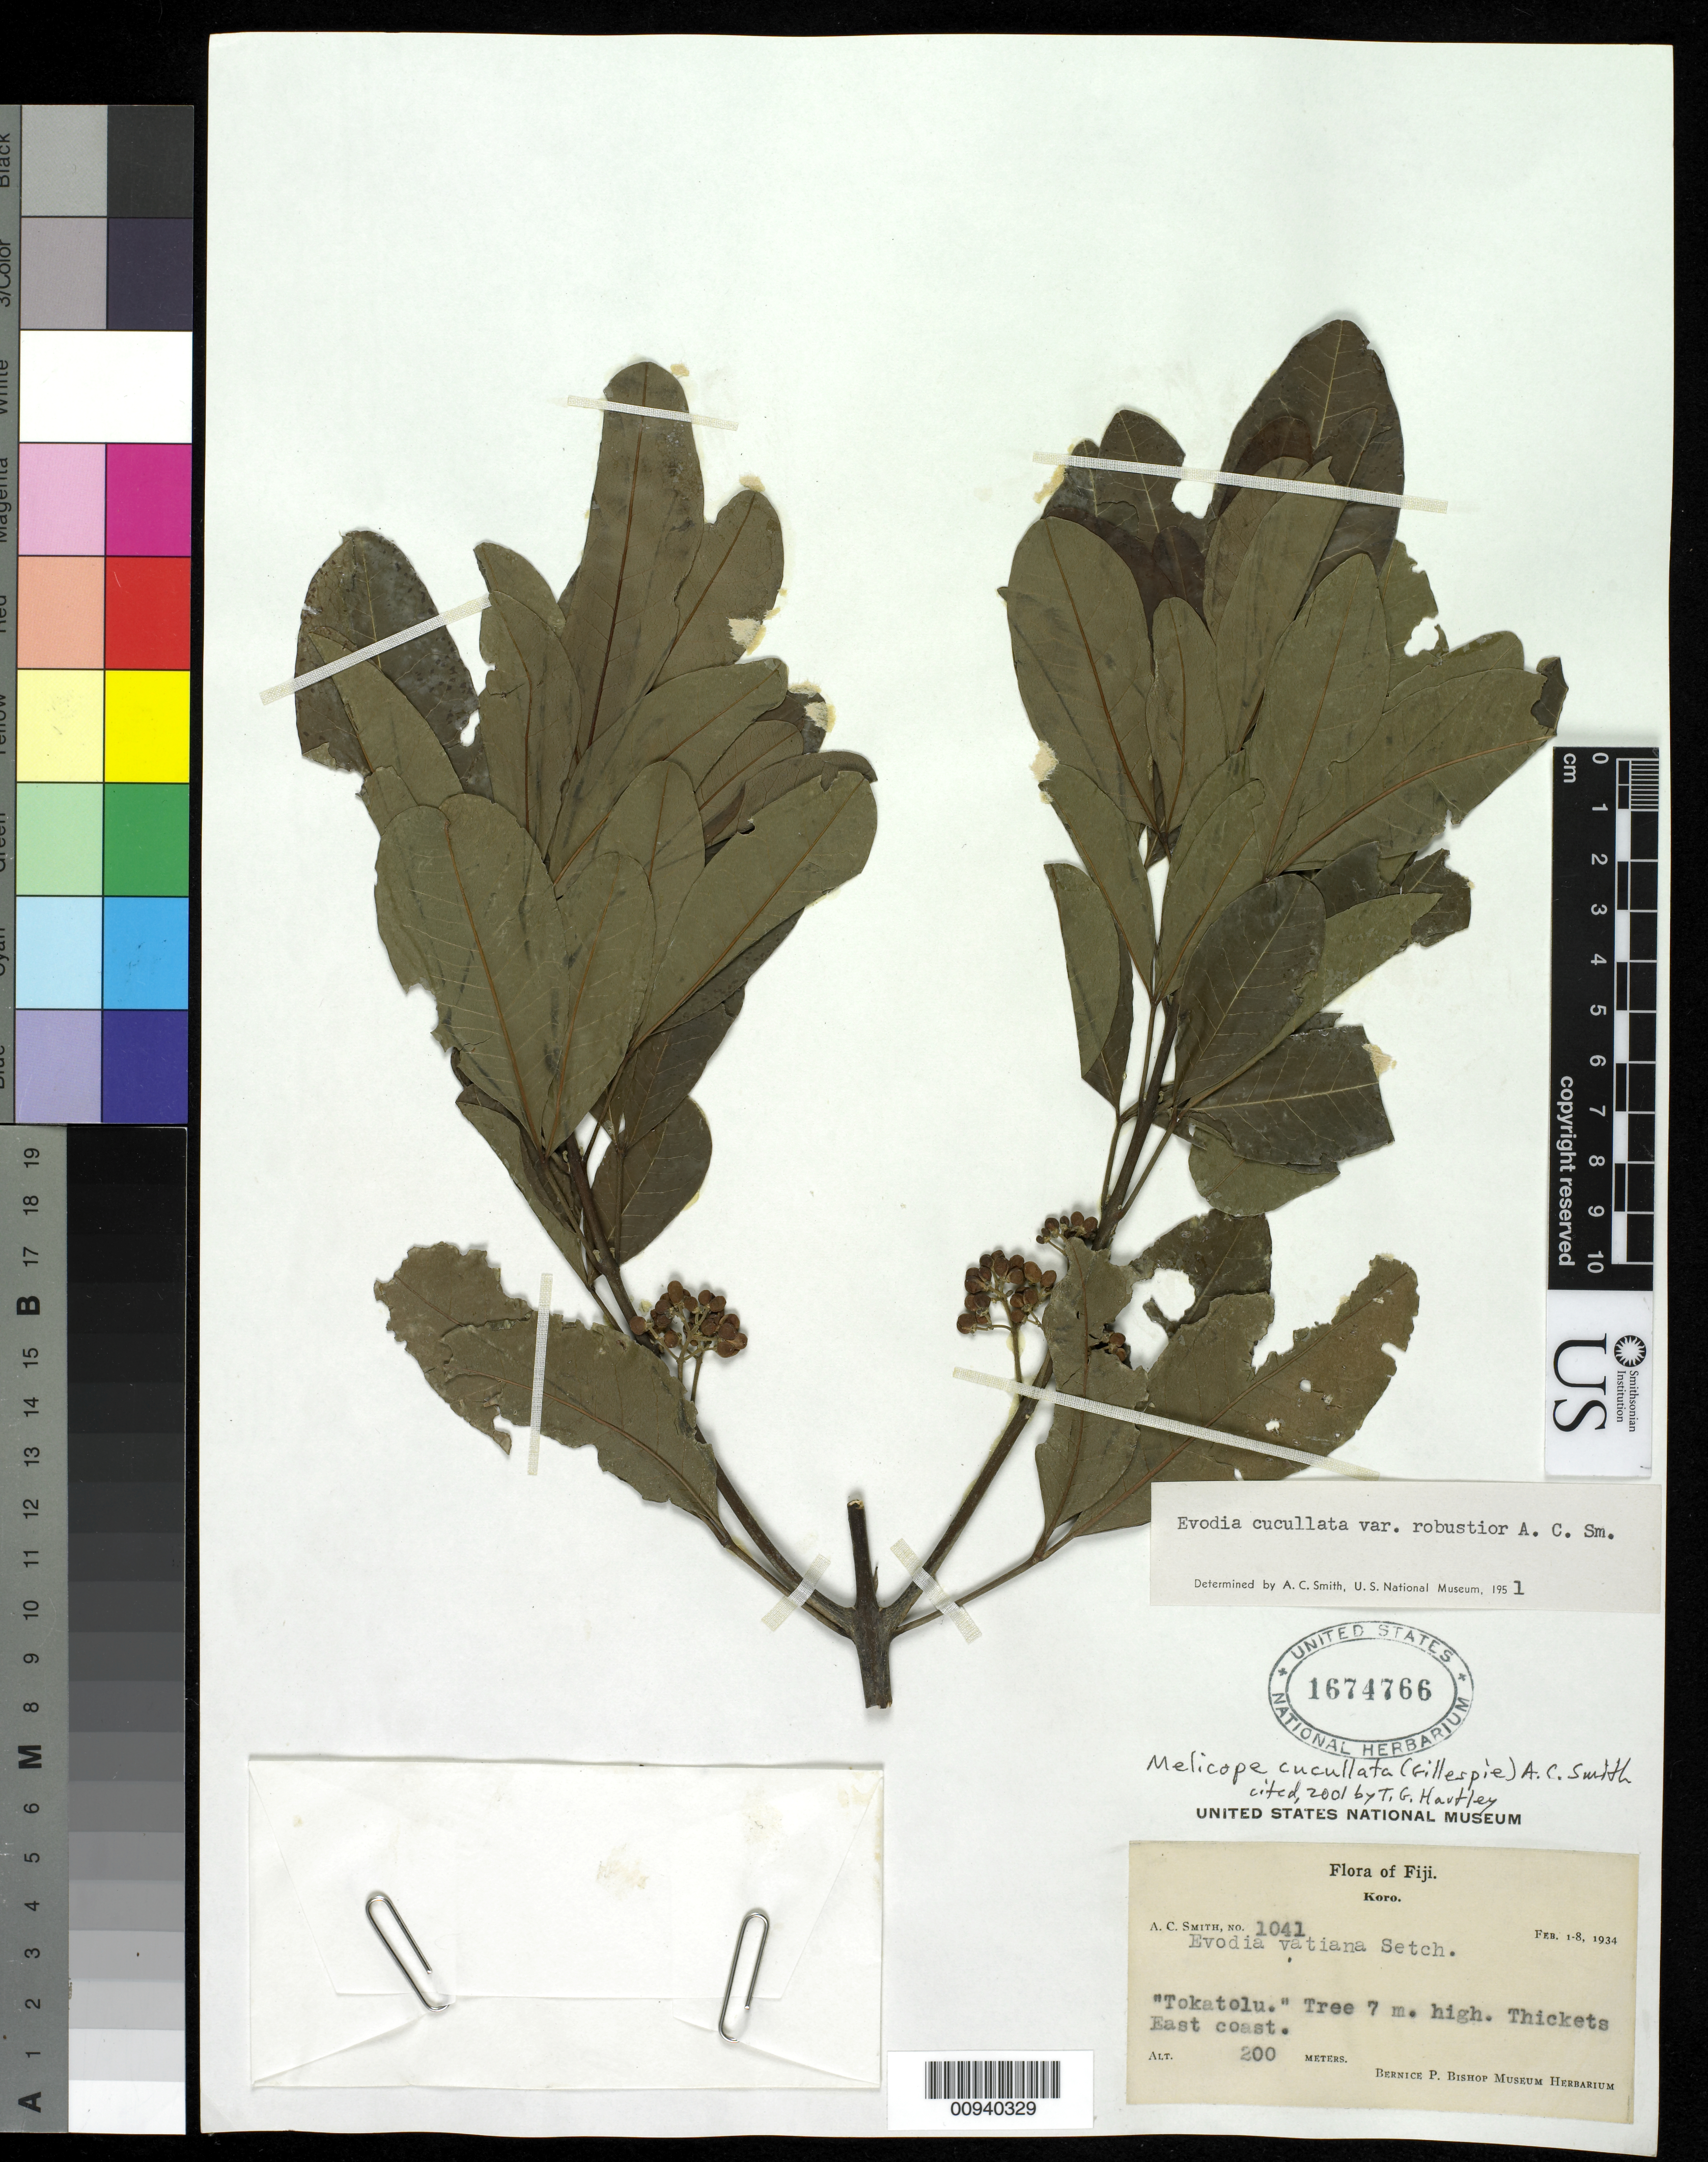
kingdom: Plantae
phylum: Tracheophyta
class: Magnoliopsida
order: Sapindales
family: Rutaceae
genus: Melicope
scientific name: Melicope cucullata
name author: (Gillespie) A.C. Sm.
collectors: C. A. Smith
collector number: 1041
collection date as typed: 01 Feb 1934 to 08 Feb 1934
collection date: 1934-02-01/1934-02-08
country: Fiji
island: Koro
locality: East coast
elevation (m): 200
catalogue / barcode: US 1674766